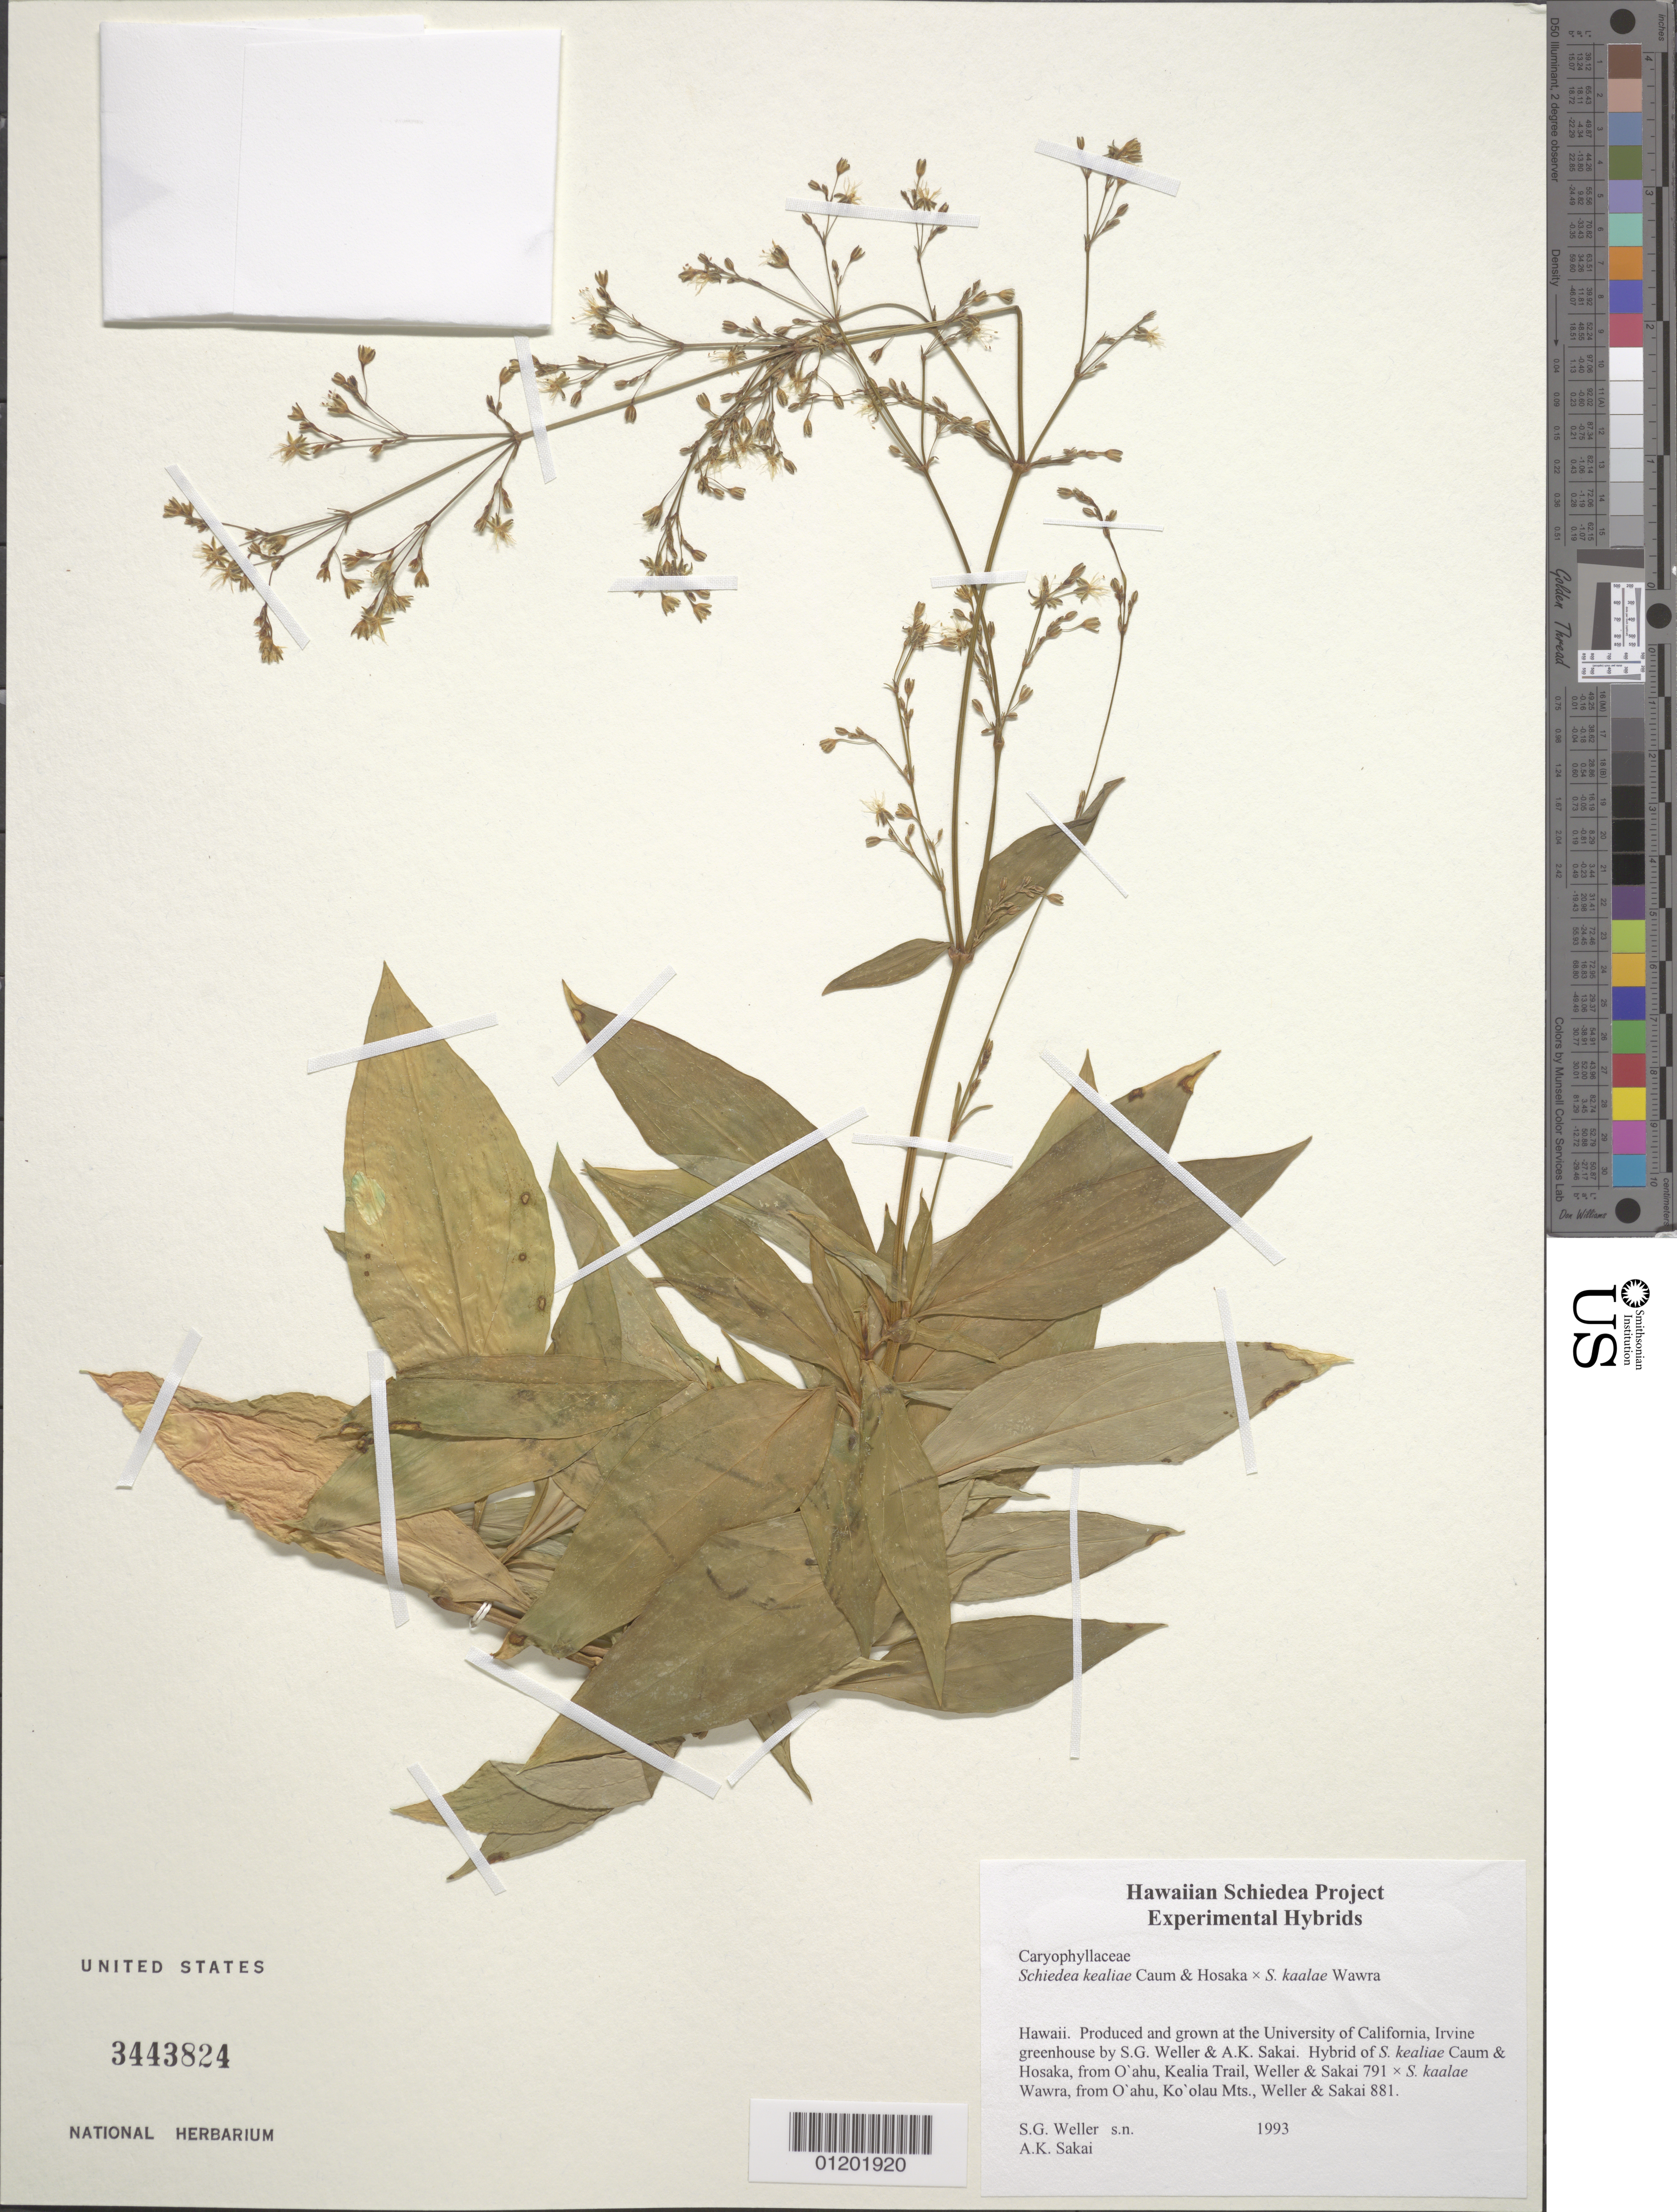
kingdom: Plantae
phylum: Tracheophyta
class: Magnoliopsida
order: Caryophyllales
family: Caryophyllaceae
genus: Schiedea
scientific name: Schiedea kaalae x S. kealiae Caum & Hosaka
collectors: S. G. Weller & A. Sakai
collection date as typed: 1993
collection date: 1993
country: United States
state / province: California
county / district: Orange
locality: University of California, Irvine greenhouse.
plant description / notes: Hybrid of S. kealiae Caum & Hosaka [from O'ahu, Kealia Trail, Weller & Sakai 791] x S. kaalae Wawra [from O'ahu, Ko'olau Mts., Weller & Sakai 881].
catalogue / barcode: US 3443824